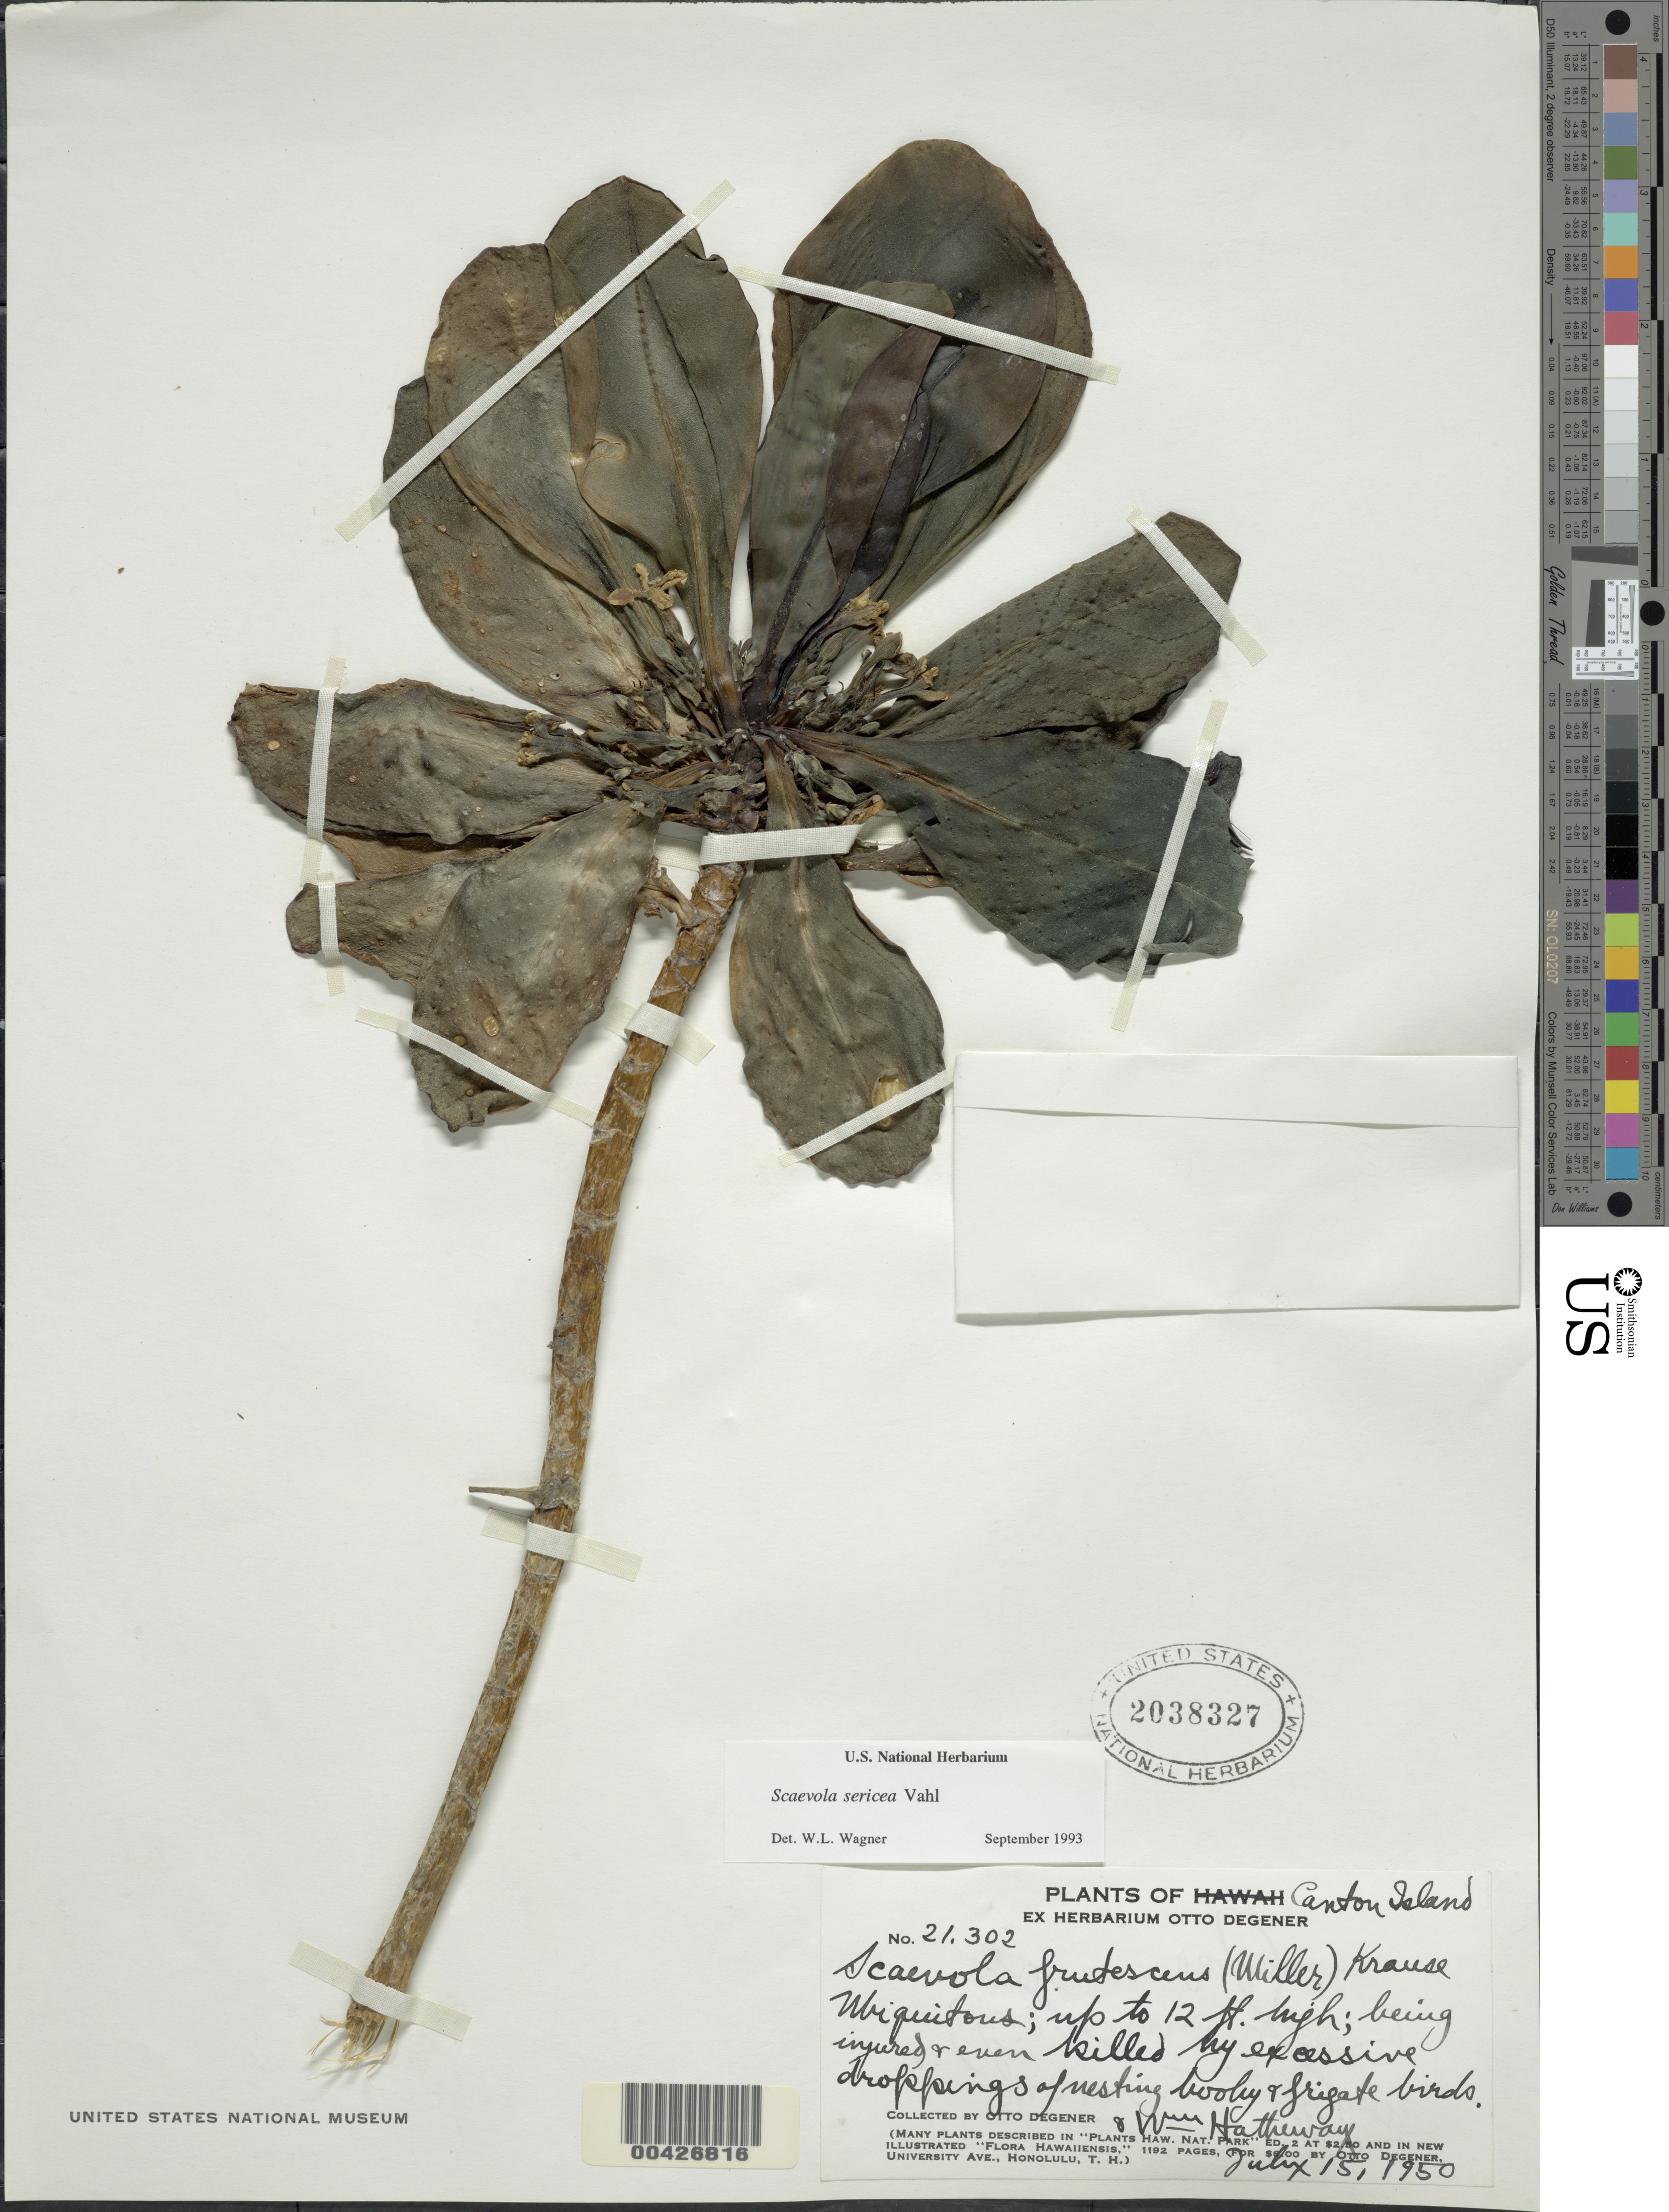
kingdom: Plantae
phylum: Tracheophyta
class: Magnoliopsida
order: Asterales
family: Goodeniaceae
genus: Scaevola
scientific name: Scaevola taccada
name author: (Gaertn.) Roxb.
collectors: O. Degener & W. Hatheway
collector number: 21302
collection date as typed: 15 Jul 1950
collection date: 1950-07-15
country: Kiribati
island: Kanton [Canton] Atoll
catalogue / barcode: US 2038327